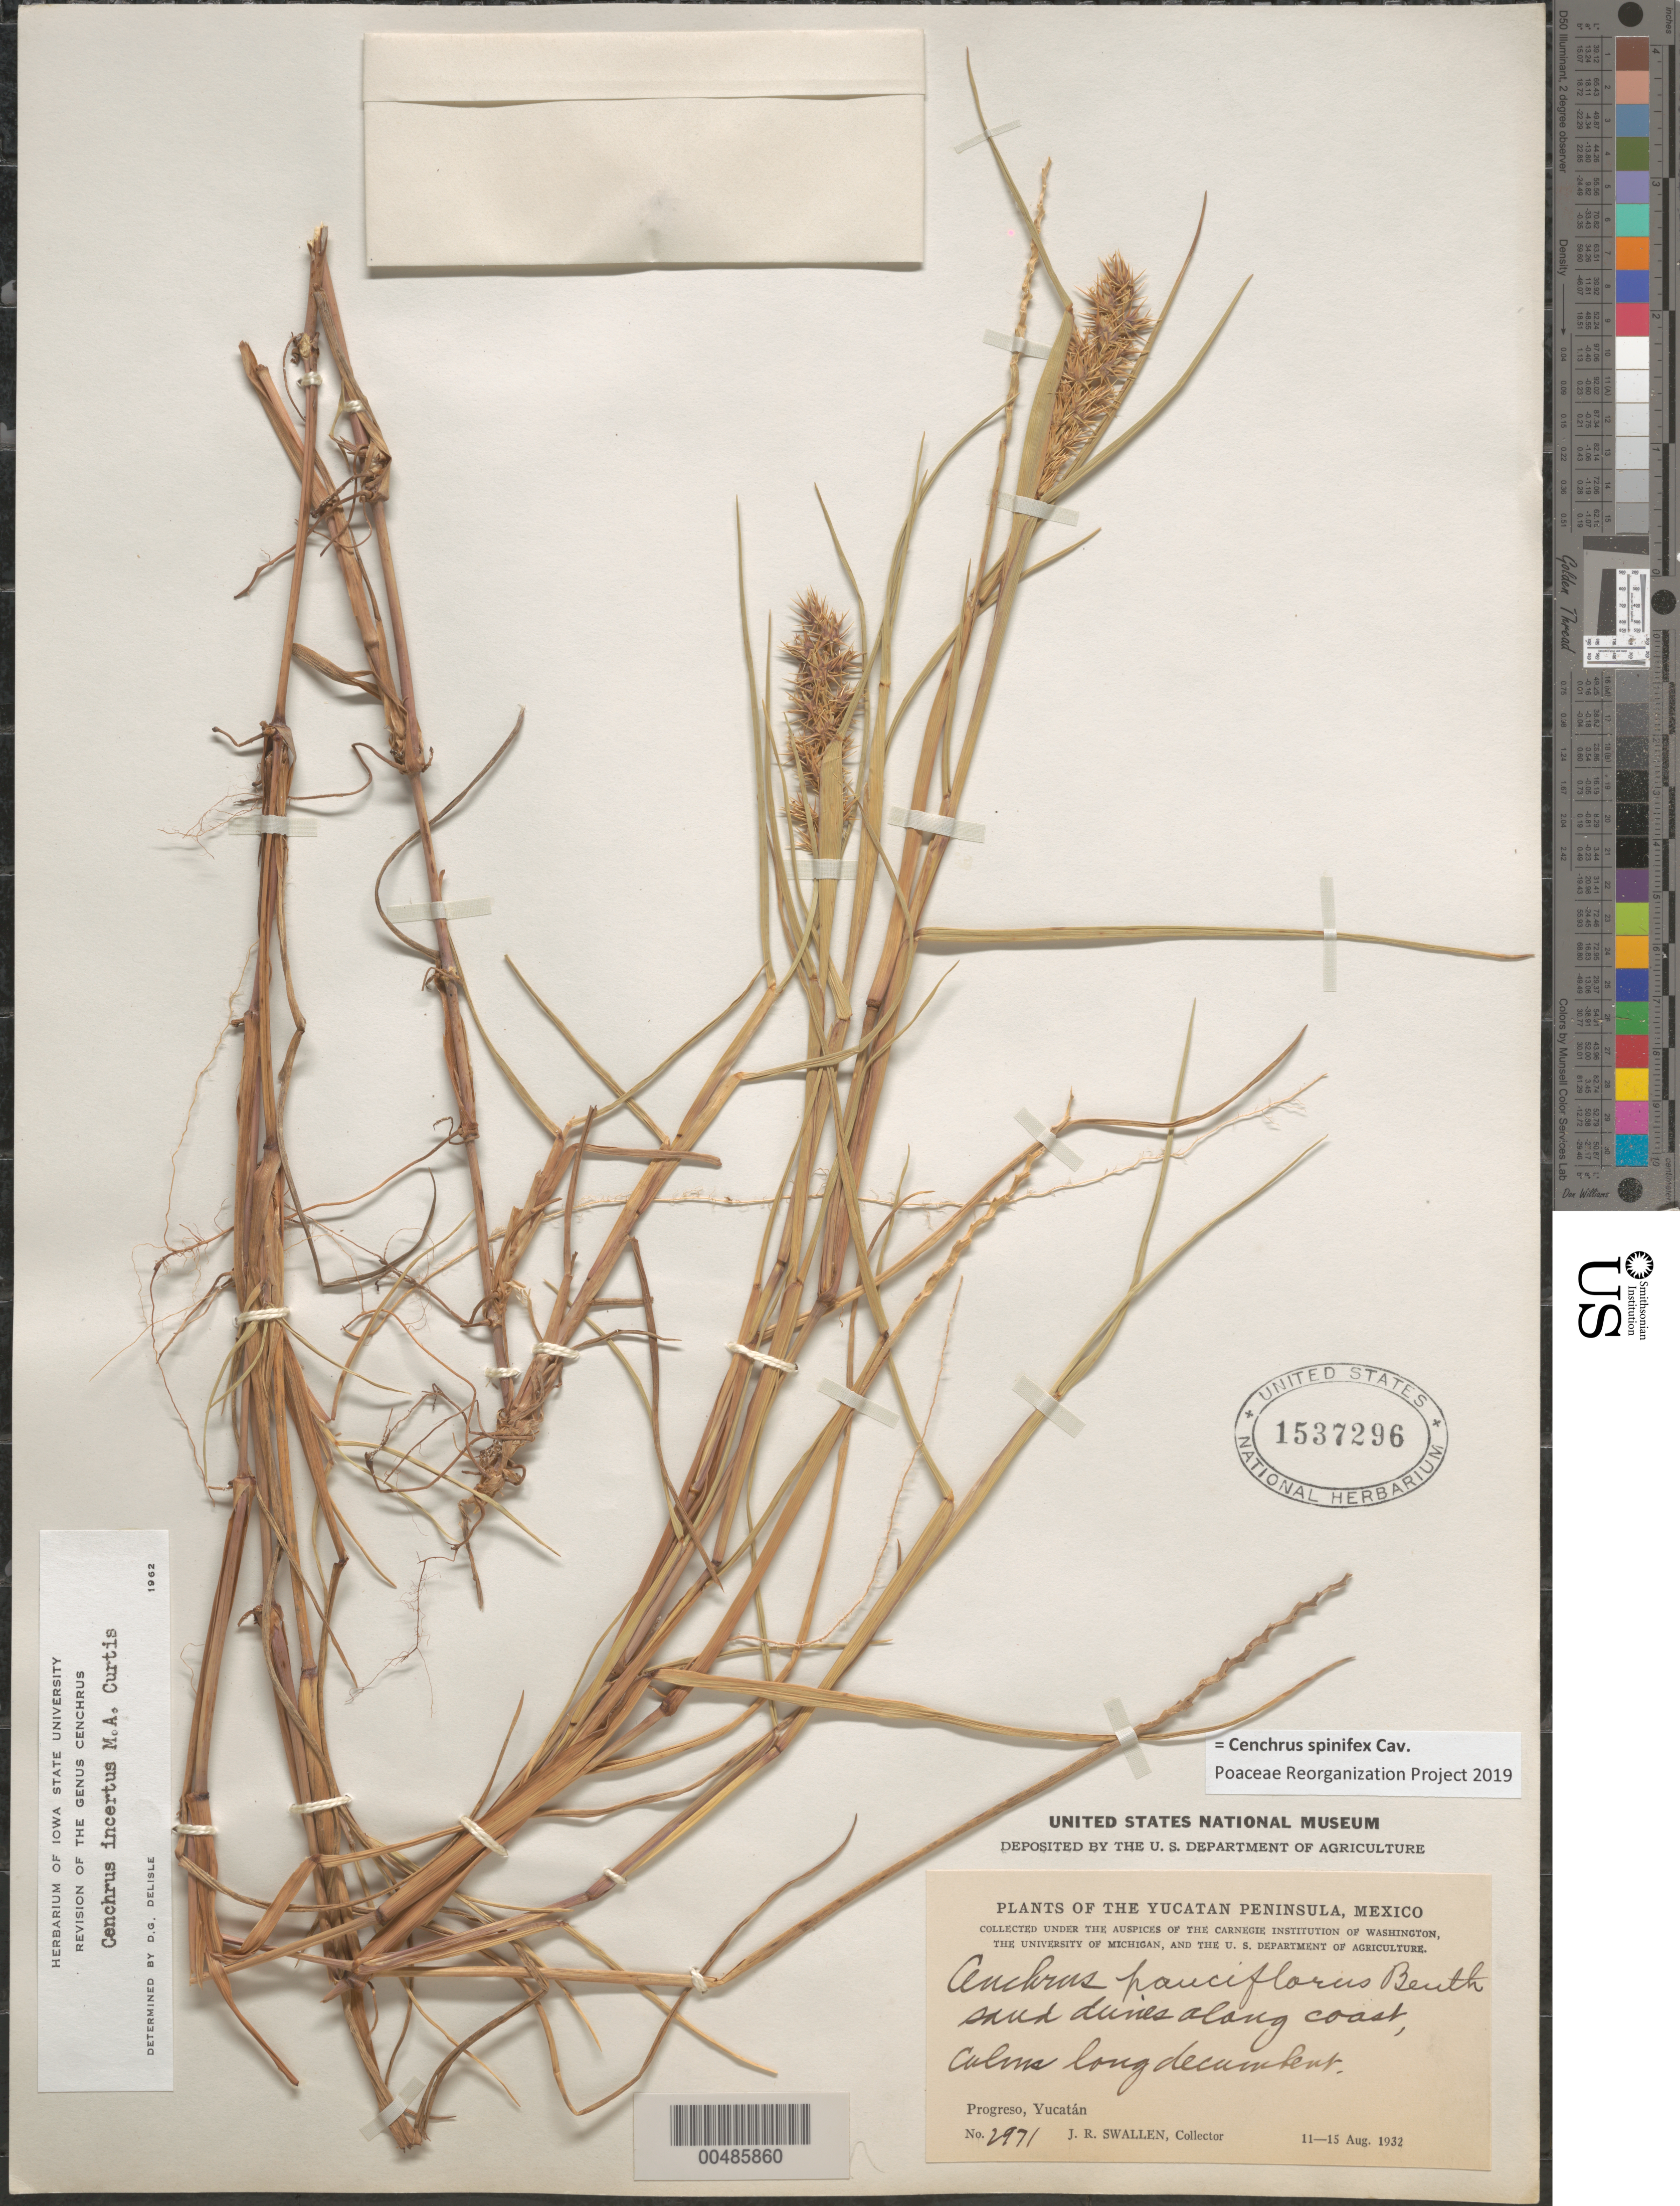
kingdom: Plantae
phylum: Tracheophyta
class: Liliopsida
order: Poales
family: Poaceae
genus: Cenchrus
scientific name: Cenchrus spinifex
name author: Cav.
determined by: Poaceae Reorganization Project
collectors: J. R. Swallen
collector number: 2971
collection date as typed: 11 Aug 1932 to 15 Aug 1932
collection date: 1932-08-11/1932-08-15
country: Mexico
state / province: Yucatan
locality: Progreso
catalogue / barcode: US 1537296